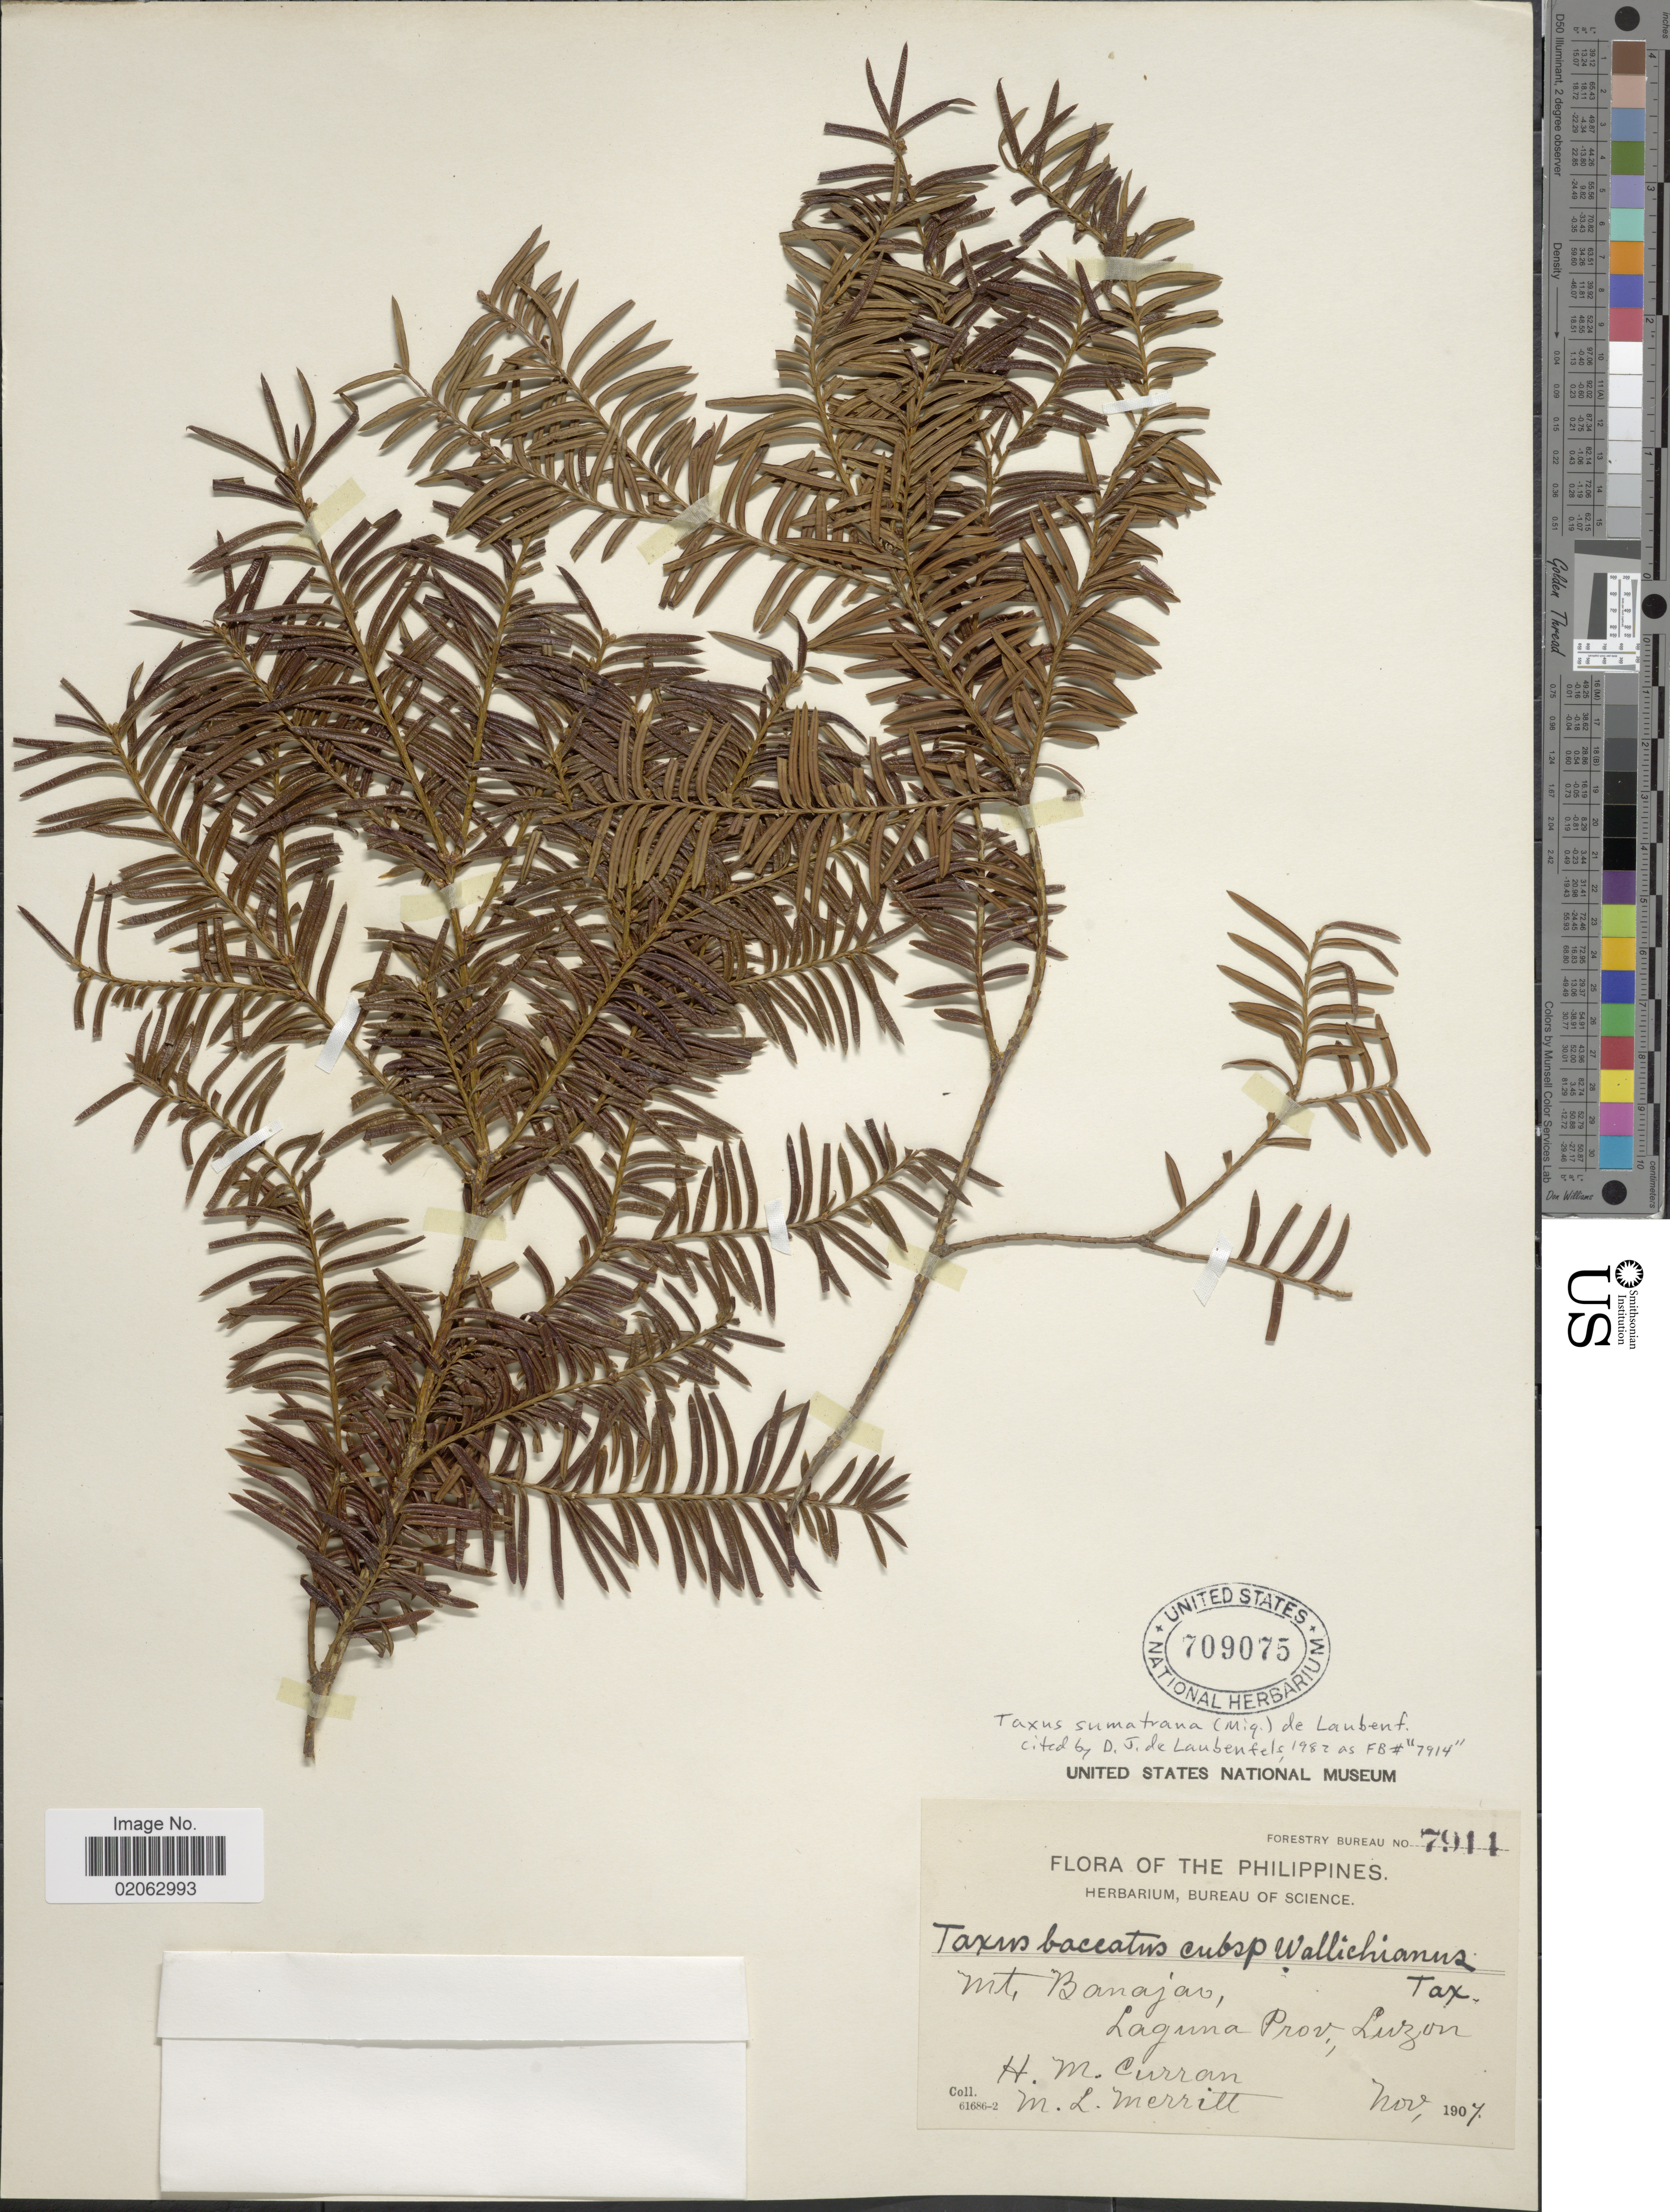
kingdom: Plantae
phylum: Tracheophyta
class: Pinopsida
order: Pinales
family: Taxaceae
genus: Taxus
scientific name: Taxus sumatrana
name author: (Miq.) de Laub.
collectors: H. M. Curran & M. L. Merritt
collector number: Forestry Bureau 7911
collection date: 1907-11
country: Philippines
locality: Mt. Banajao, Laguna Prov., Luzon.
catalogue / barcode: US 709075